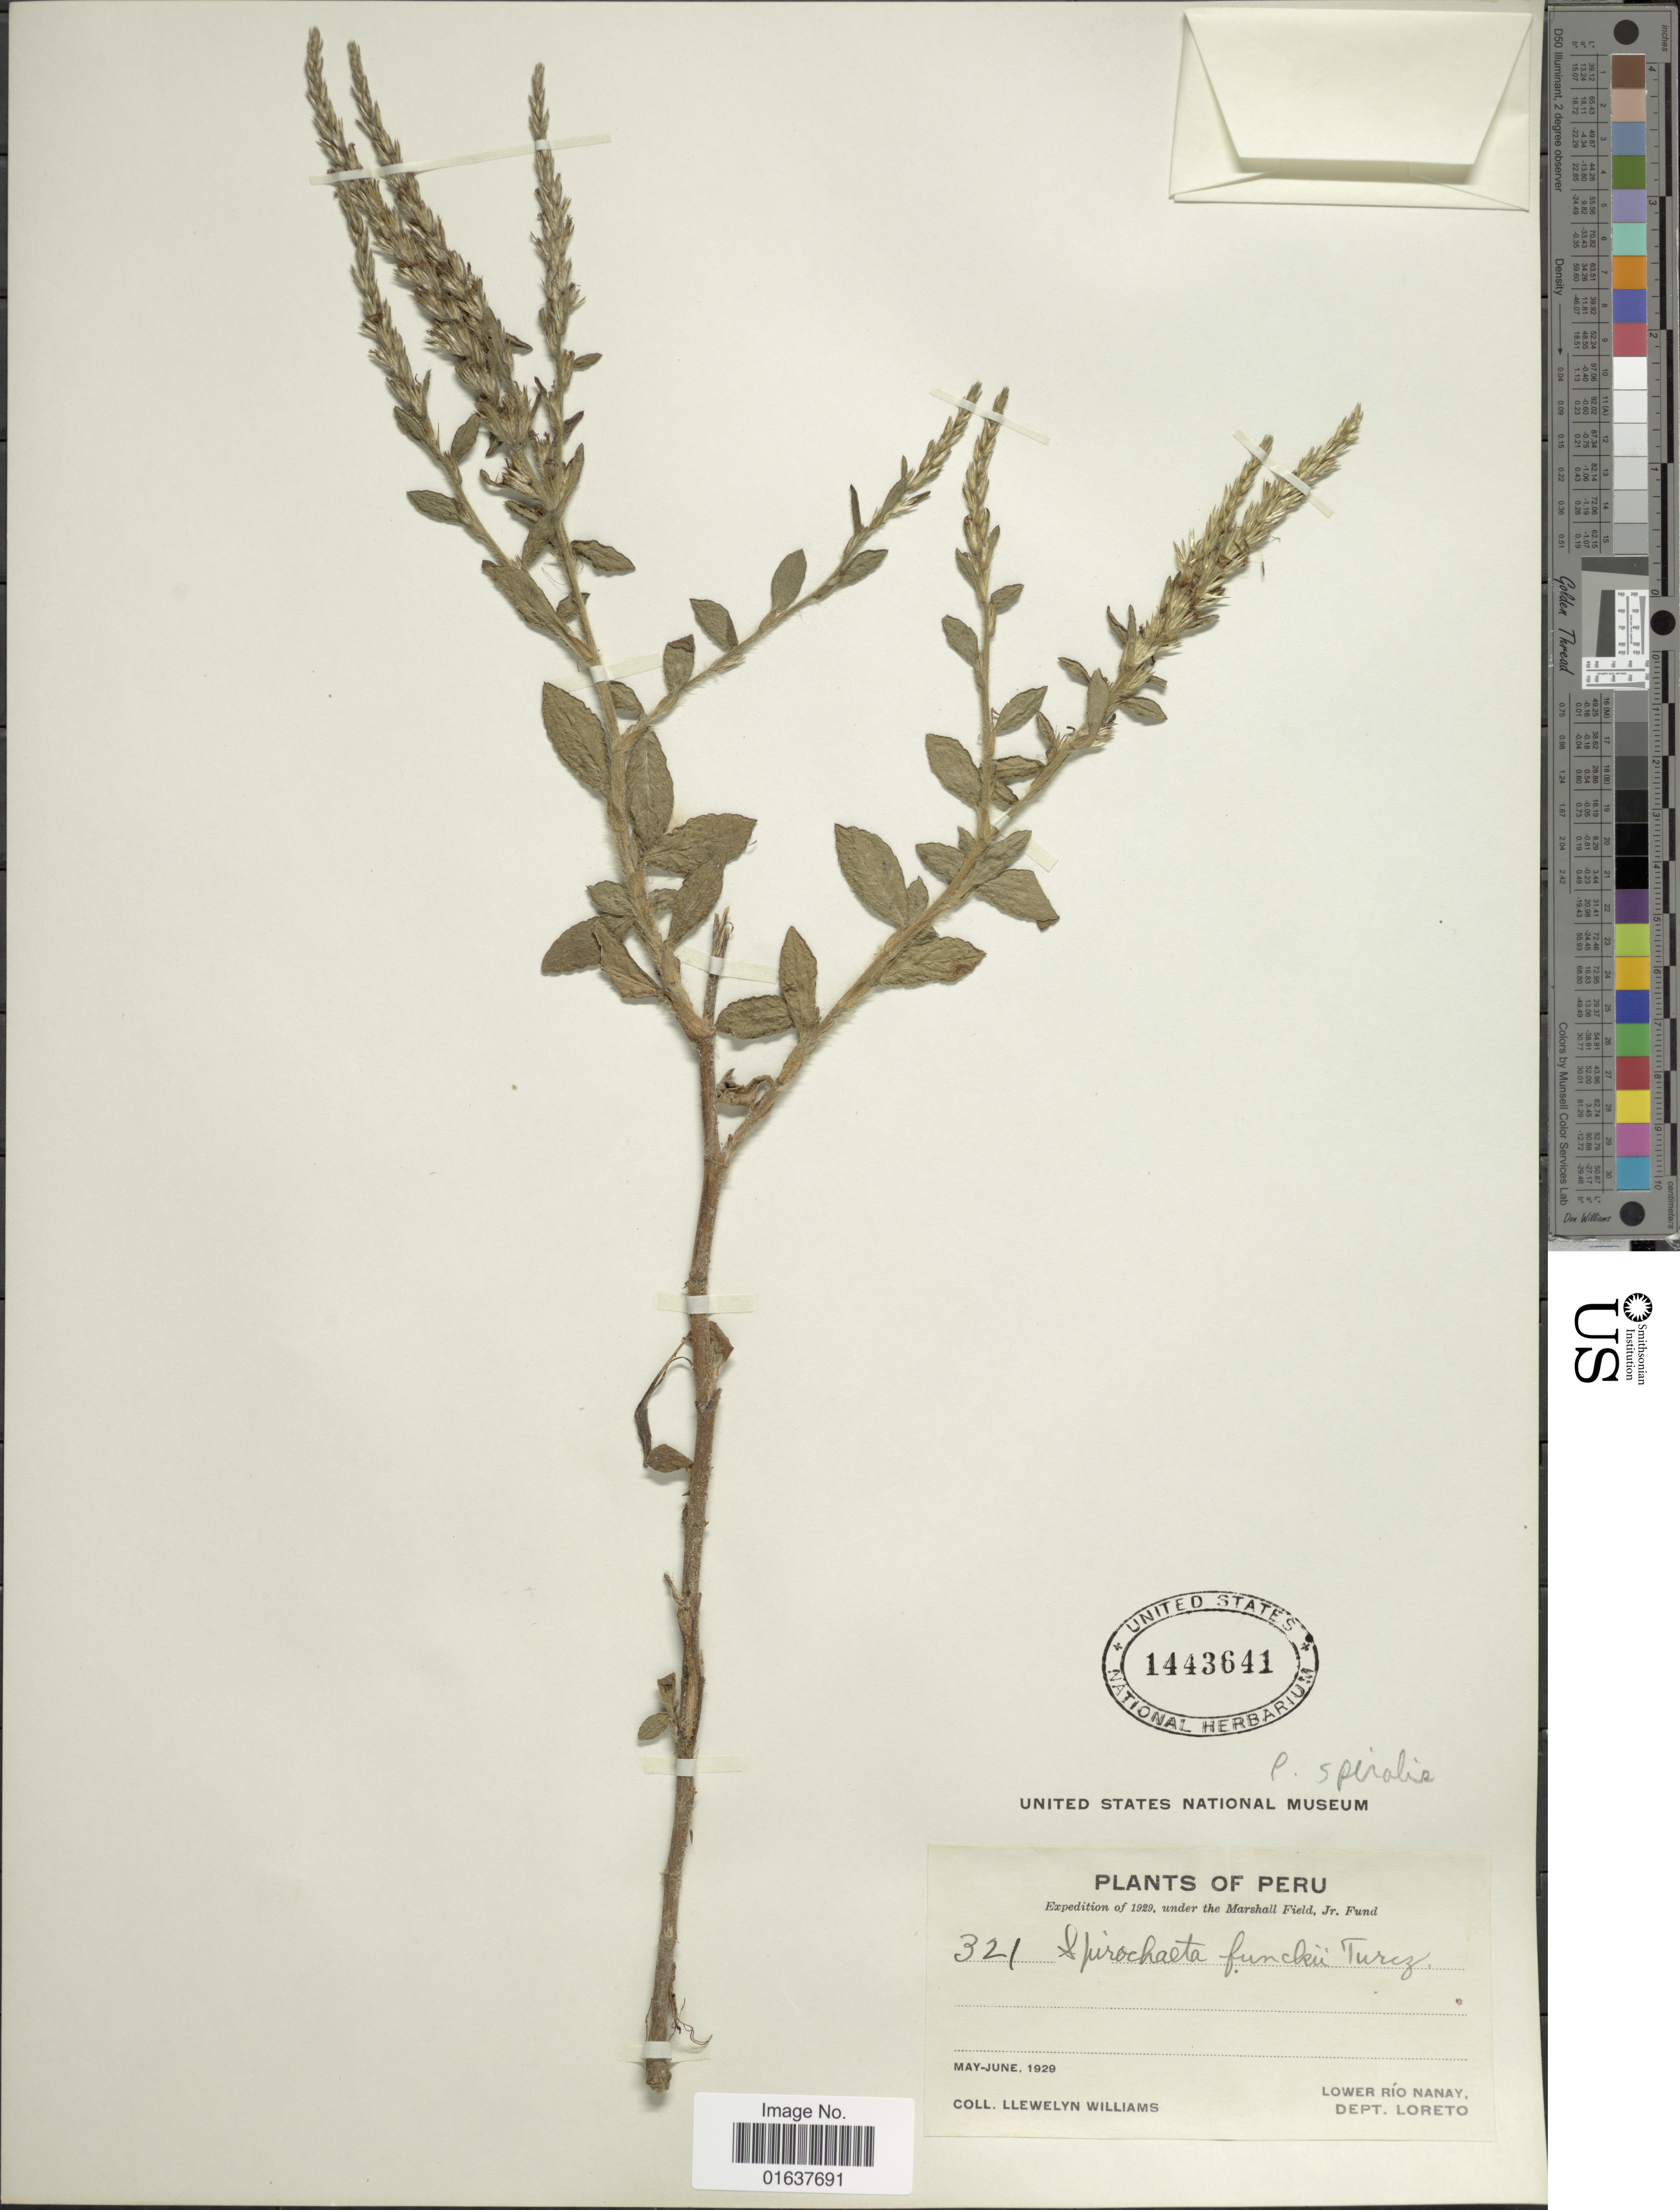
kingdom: Plantae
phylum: Tracheophyta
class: Magnoliopsida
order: Asterales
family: Asteraceae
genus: Pseudelephantopus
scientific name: Pseudelephantopus spiralis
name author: (Less.) Cronquist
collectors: Ll. Williams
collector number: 321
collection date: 1929-05/1929-06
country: Peru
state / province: Loreto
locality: Lower Rio Nanay, Dept. Loreto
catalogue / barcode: US 1443641